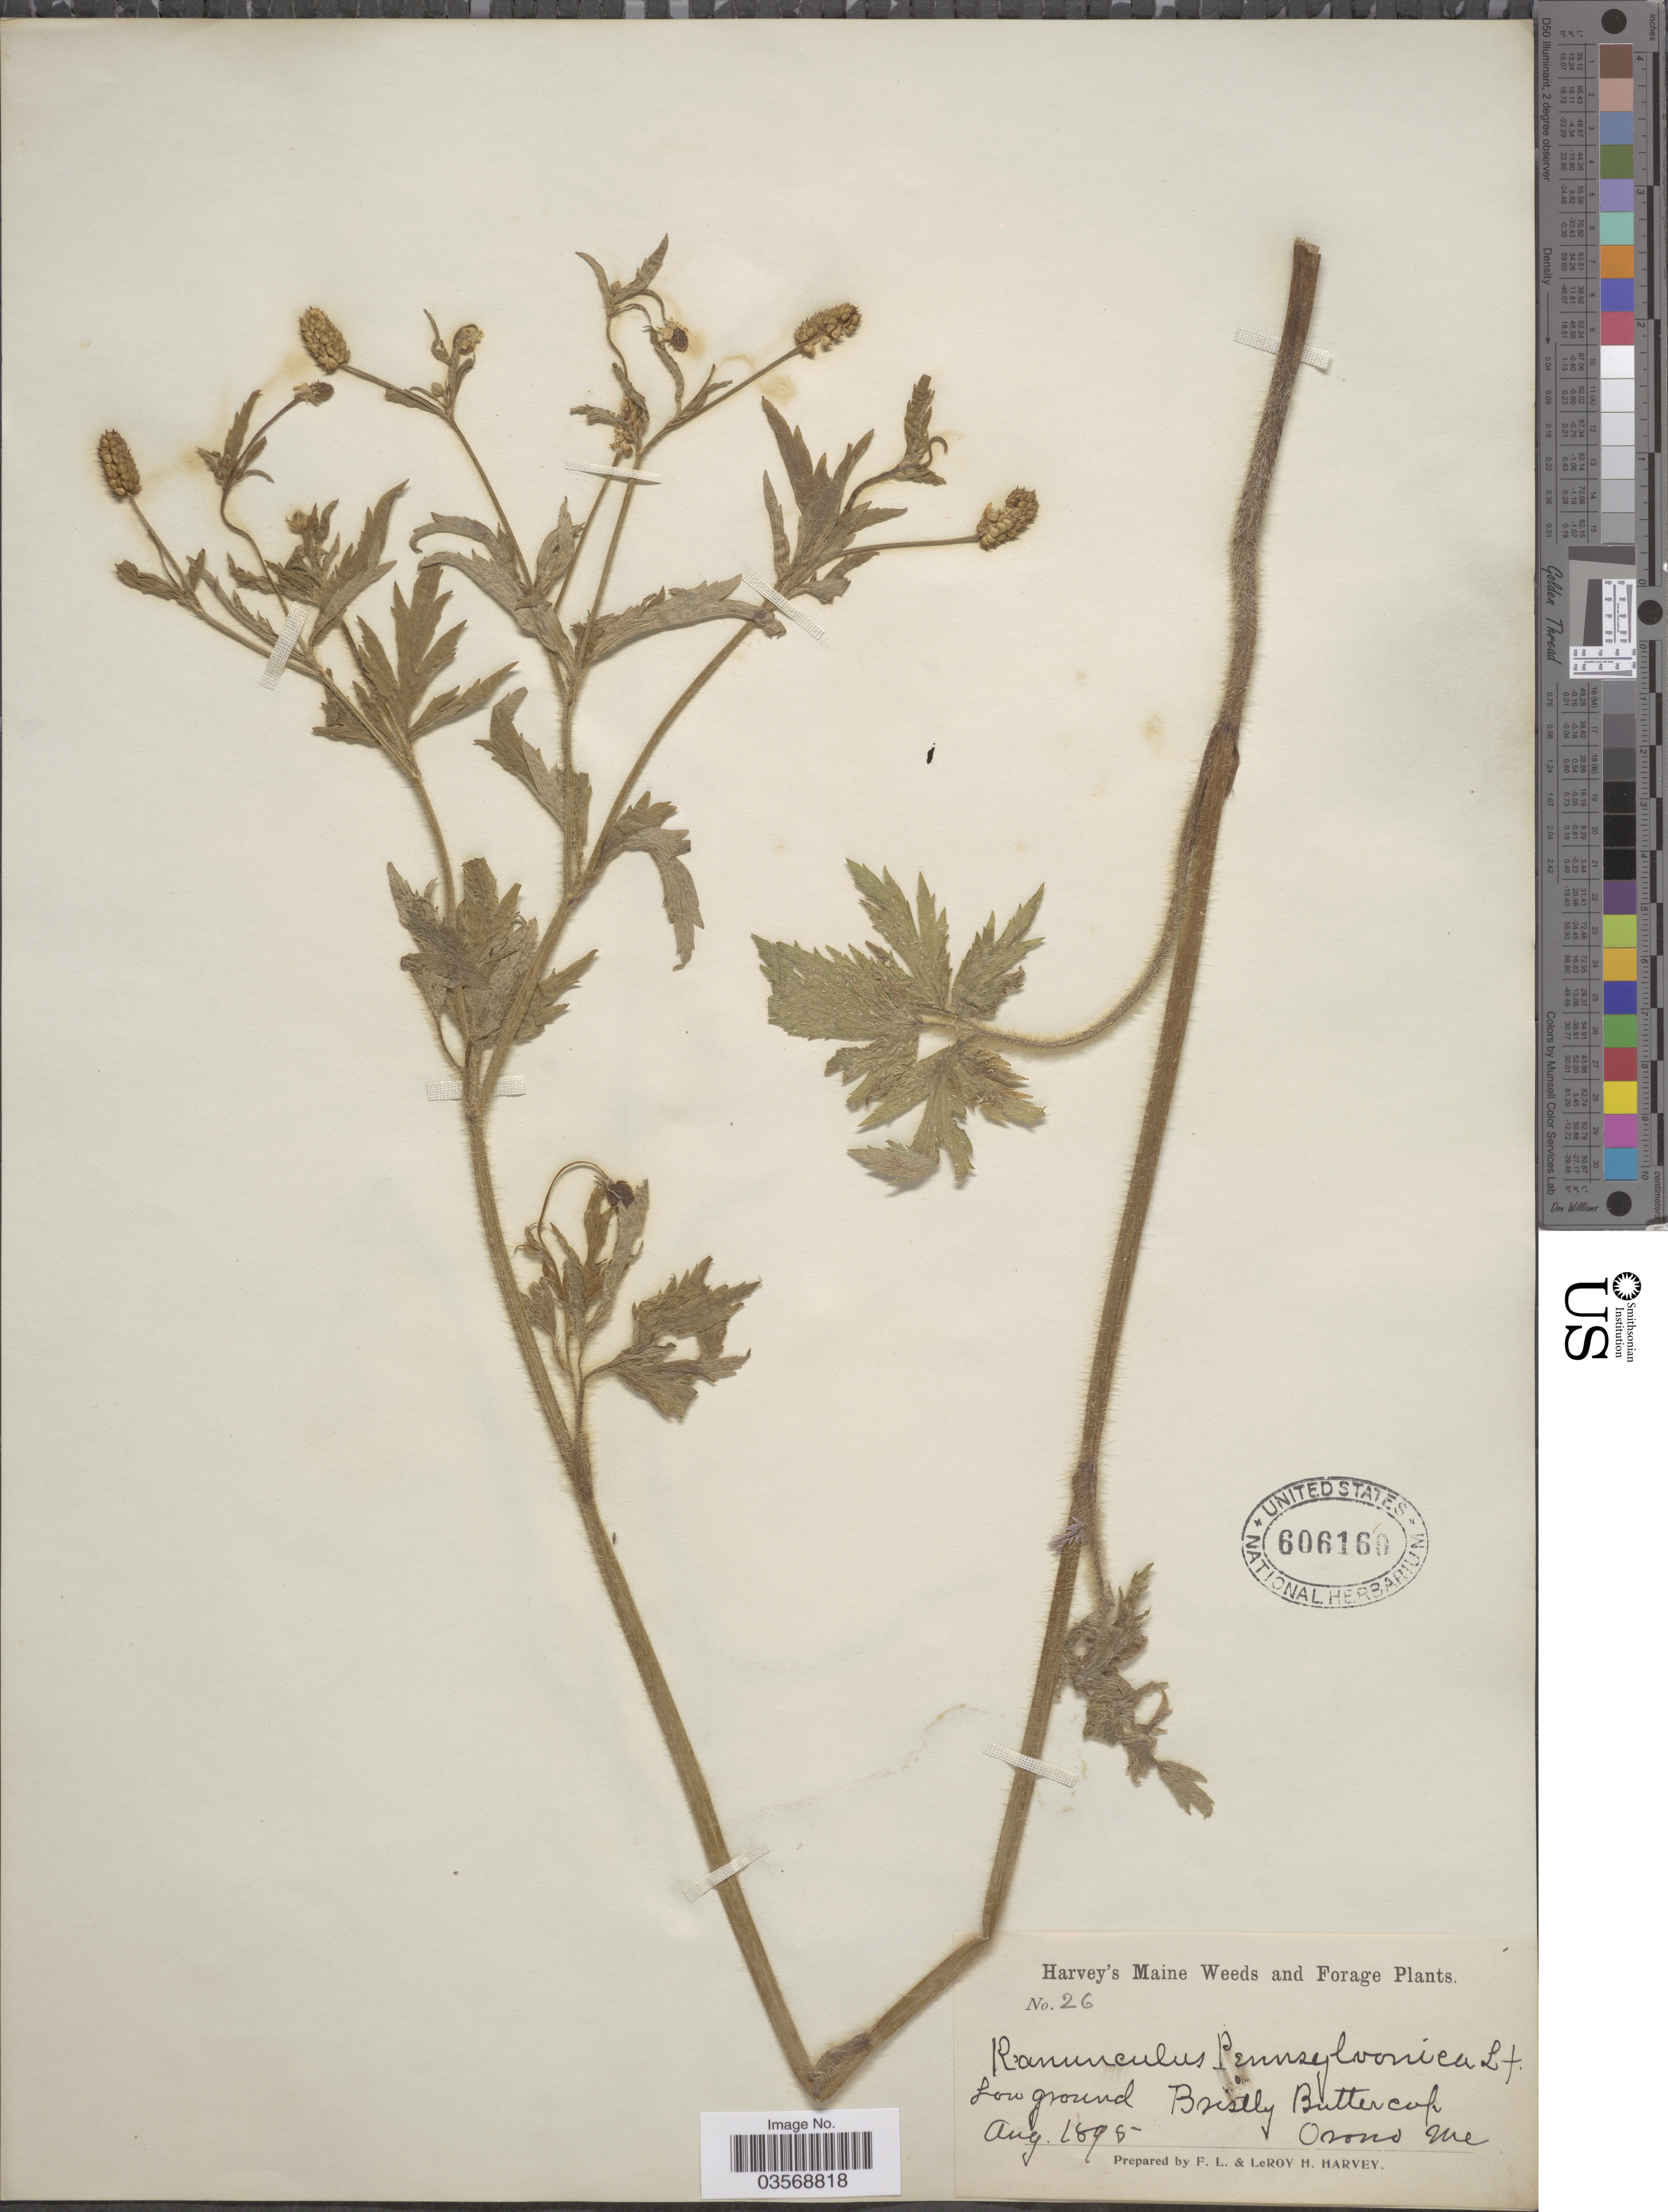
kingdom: Plantae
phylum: Tracheophyta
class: Magnoliopsida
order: Ranunculales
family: Ranunculaceae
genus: Ranunculus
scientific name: Ranunculus pensylvanicus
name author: L. f.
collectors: F. L. Harvey & L. H. Harvey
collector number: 26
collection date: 1895-08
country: United States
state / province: Maine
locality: Orono.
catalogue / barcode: US 606160